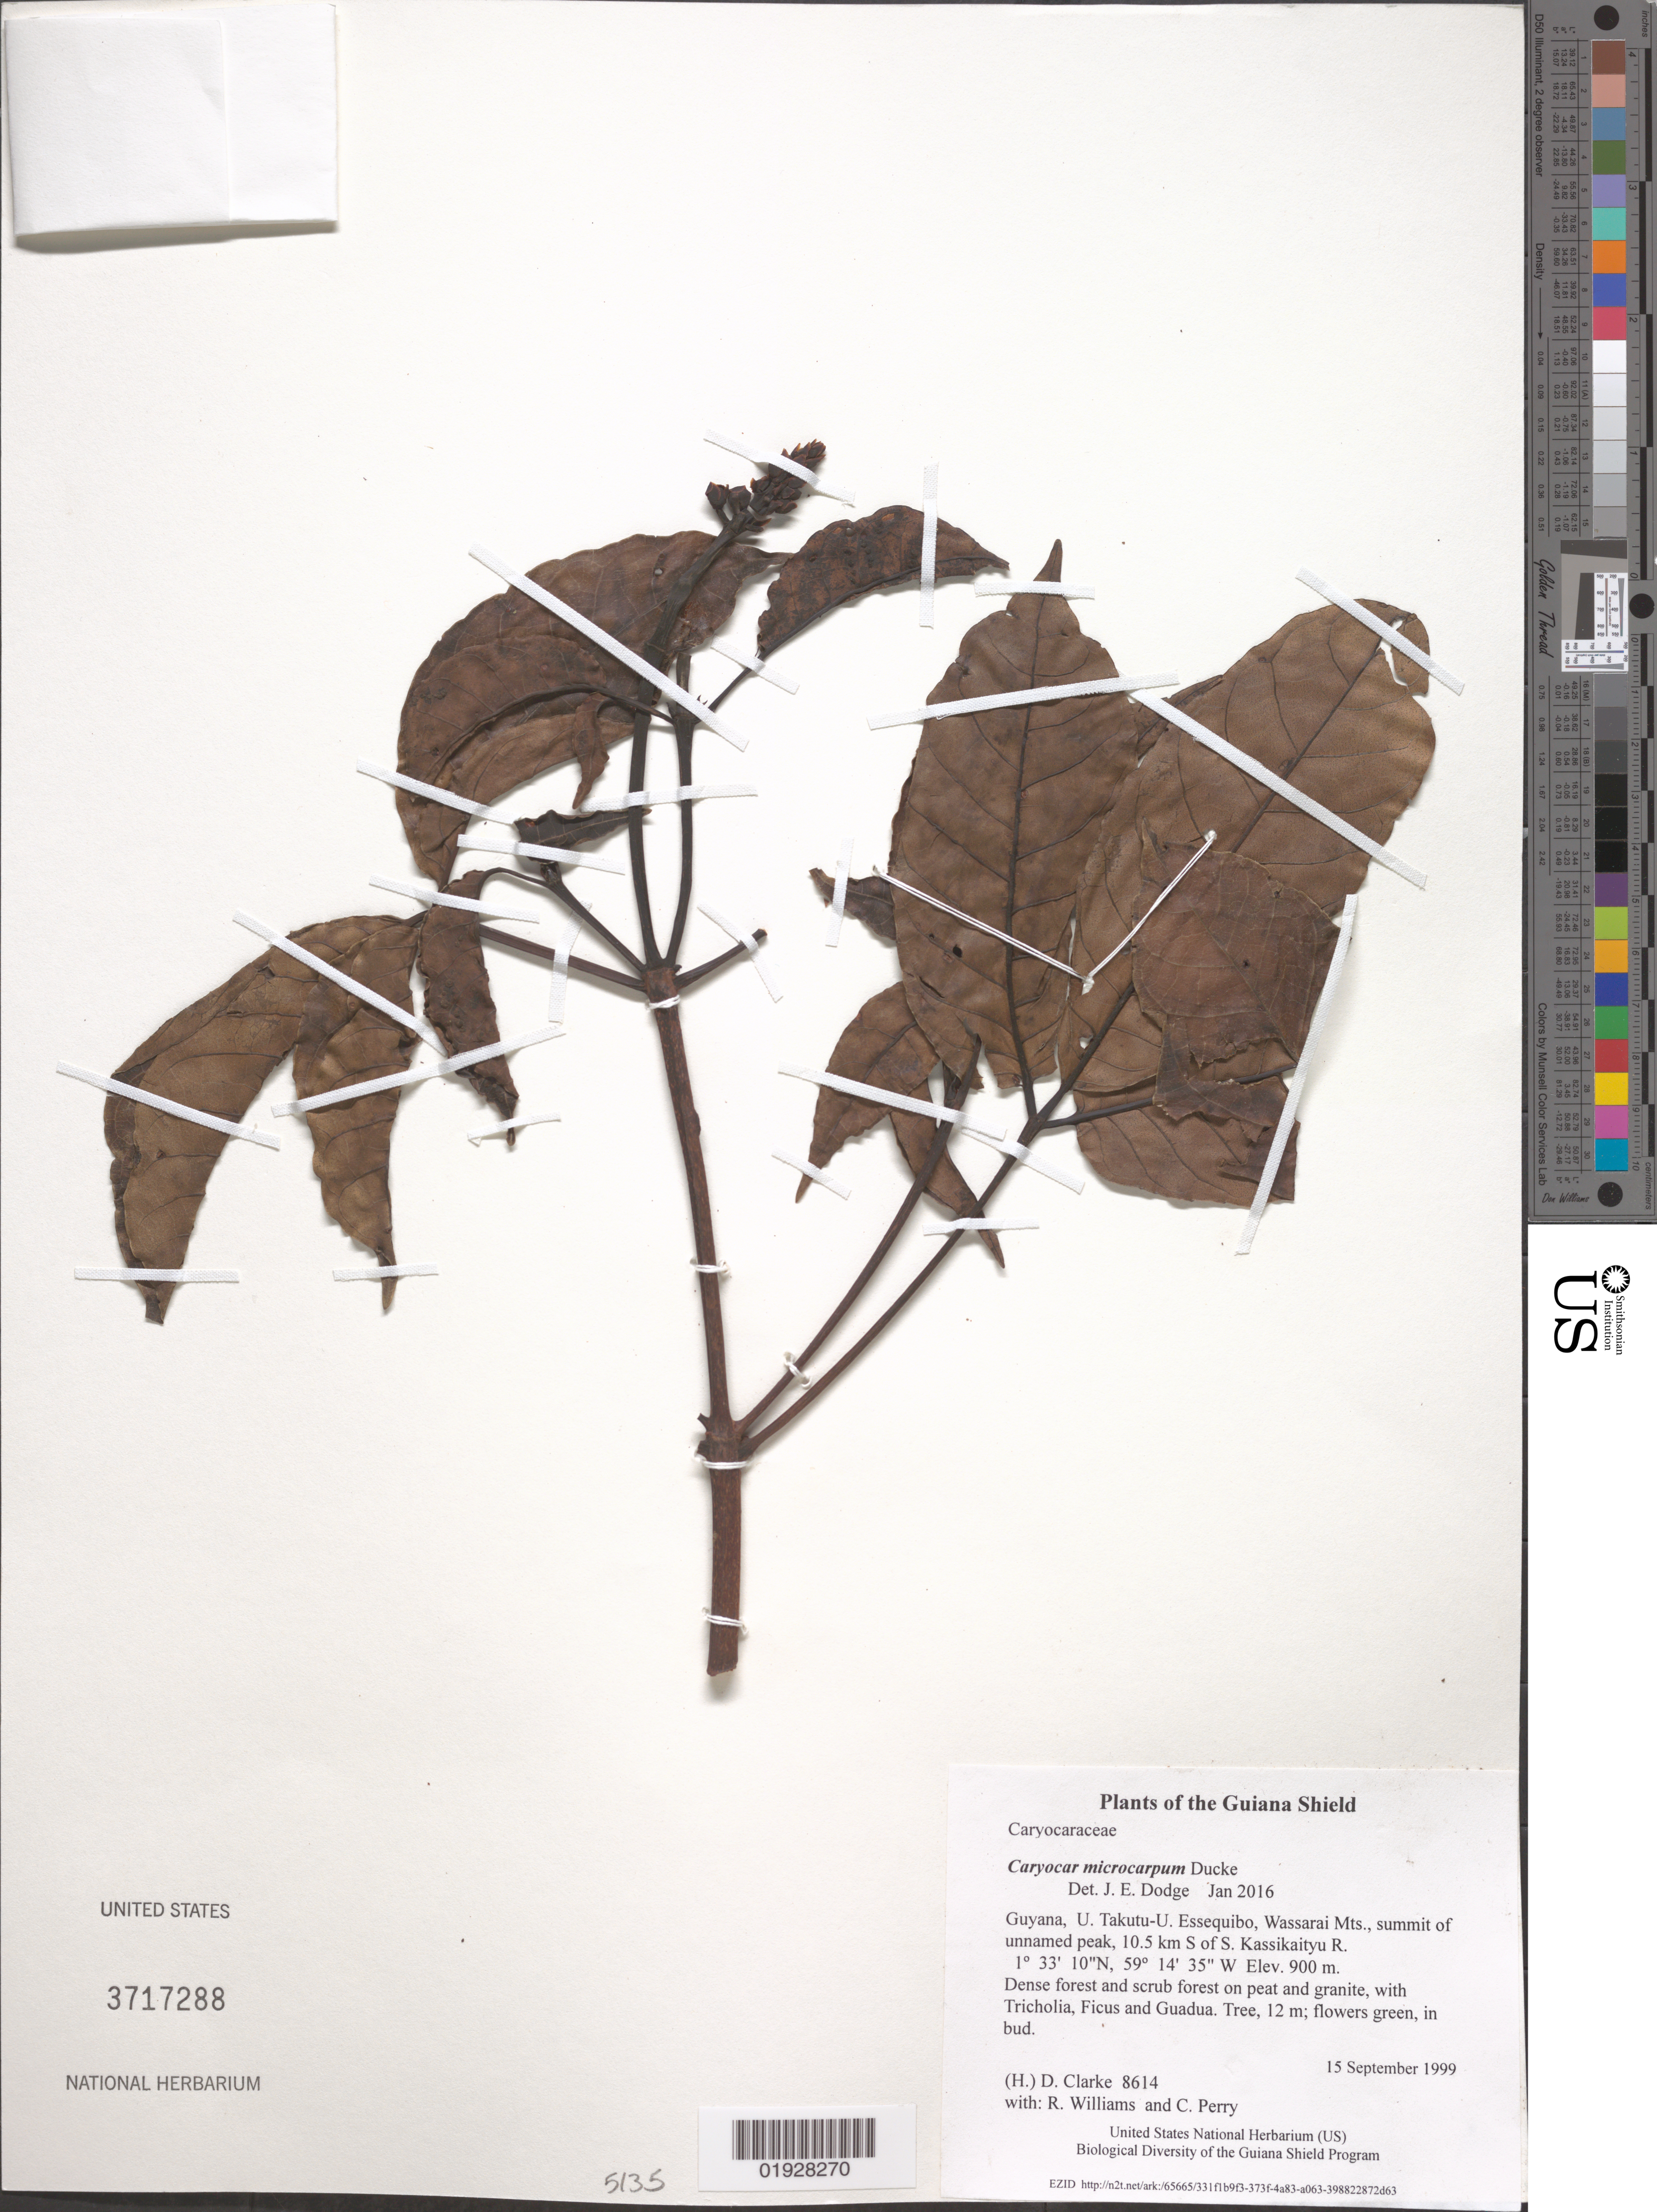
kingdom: Plantae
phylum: Tracheophyta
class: Magnoliopsida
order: Malpighiales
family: Caryocaraceae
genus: Caryocar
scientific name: Caryocar microcarpum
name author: Ducke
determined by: Dodge, J. E.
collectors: H. D. Clarke, R. Williams & C. Perry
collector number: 8614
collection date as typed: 15 September 1999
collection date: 1999-09-15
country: Guyana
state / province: U. Takutu-U. Essequibo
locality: Wassarai Mts., summit of unnamed peak, 10.5 km S of S. Kassikaityu R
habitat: Dense forest and scrub forest on peat and granite, with Tricholia, Ficus and Guadua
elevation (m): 900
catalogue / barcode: US 3717288